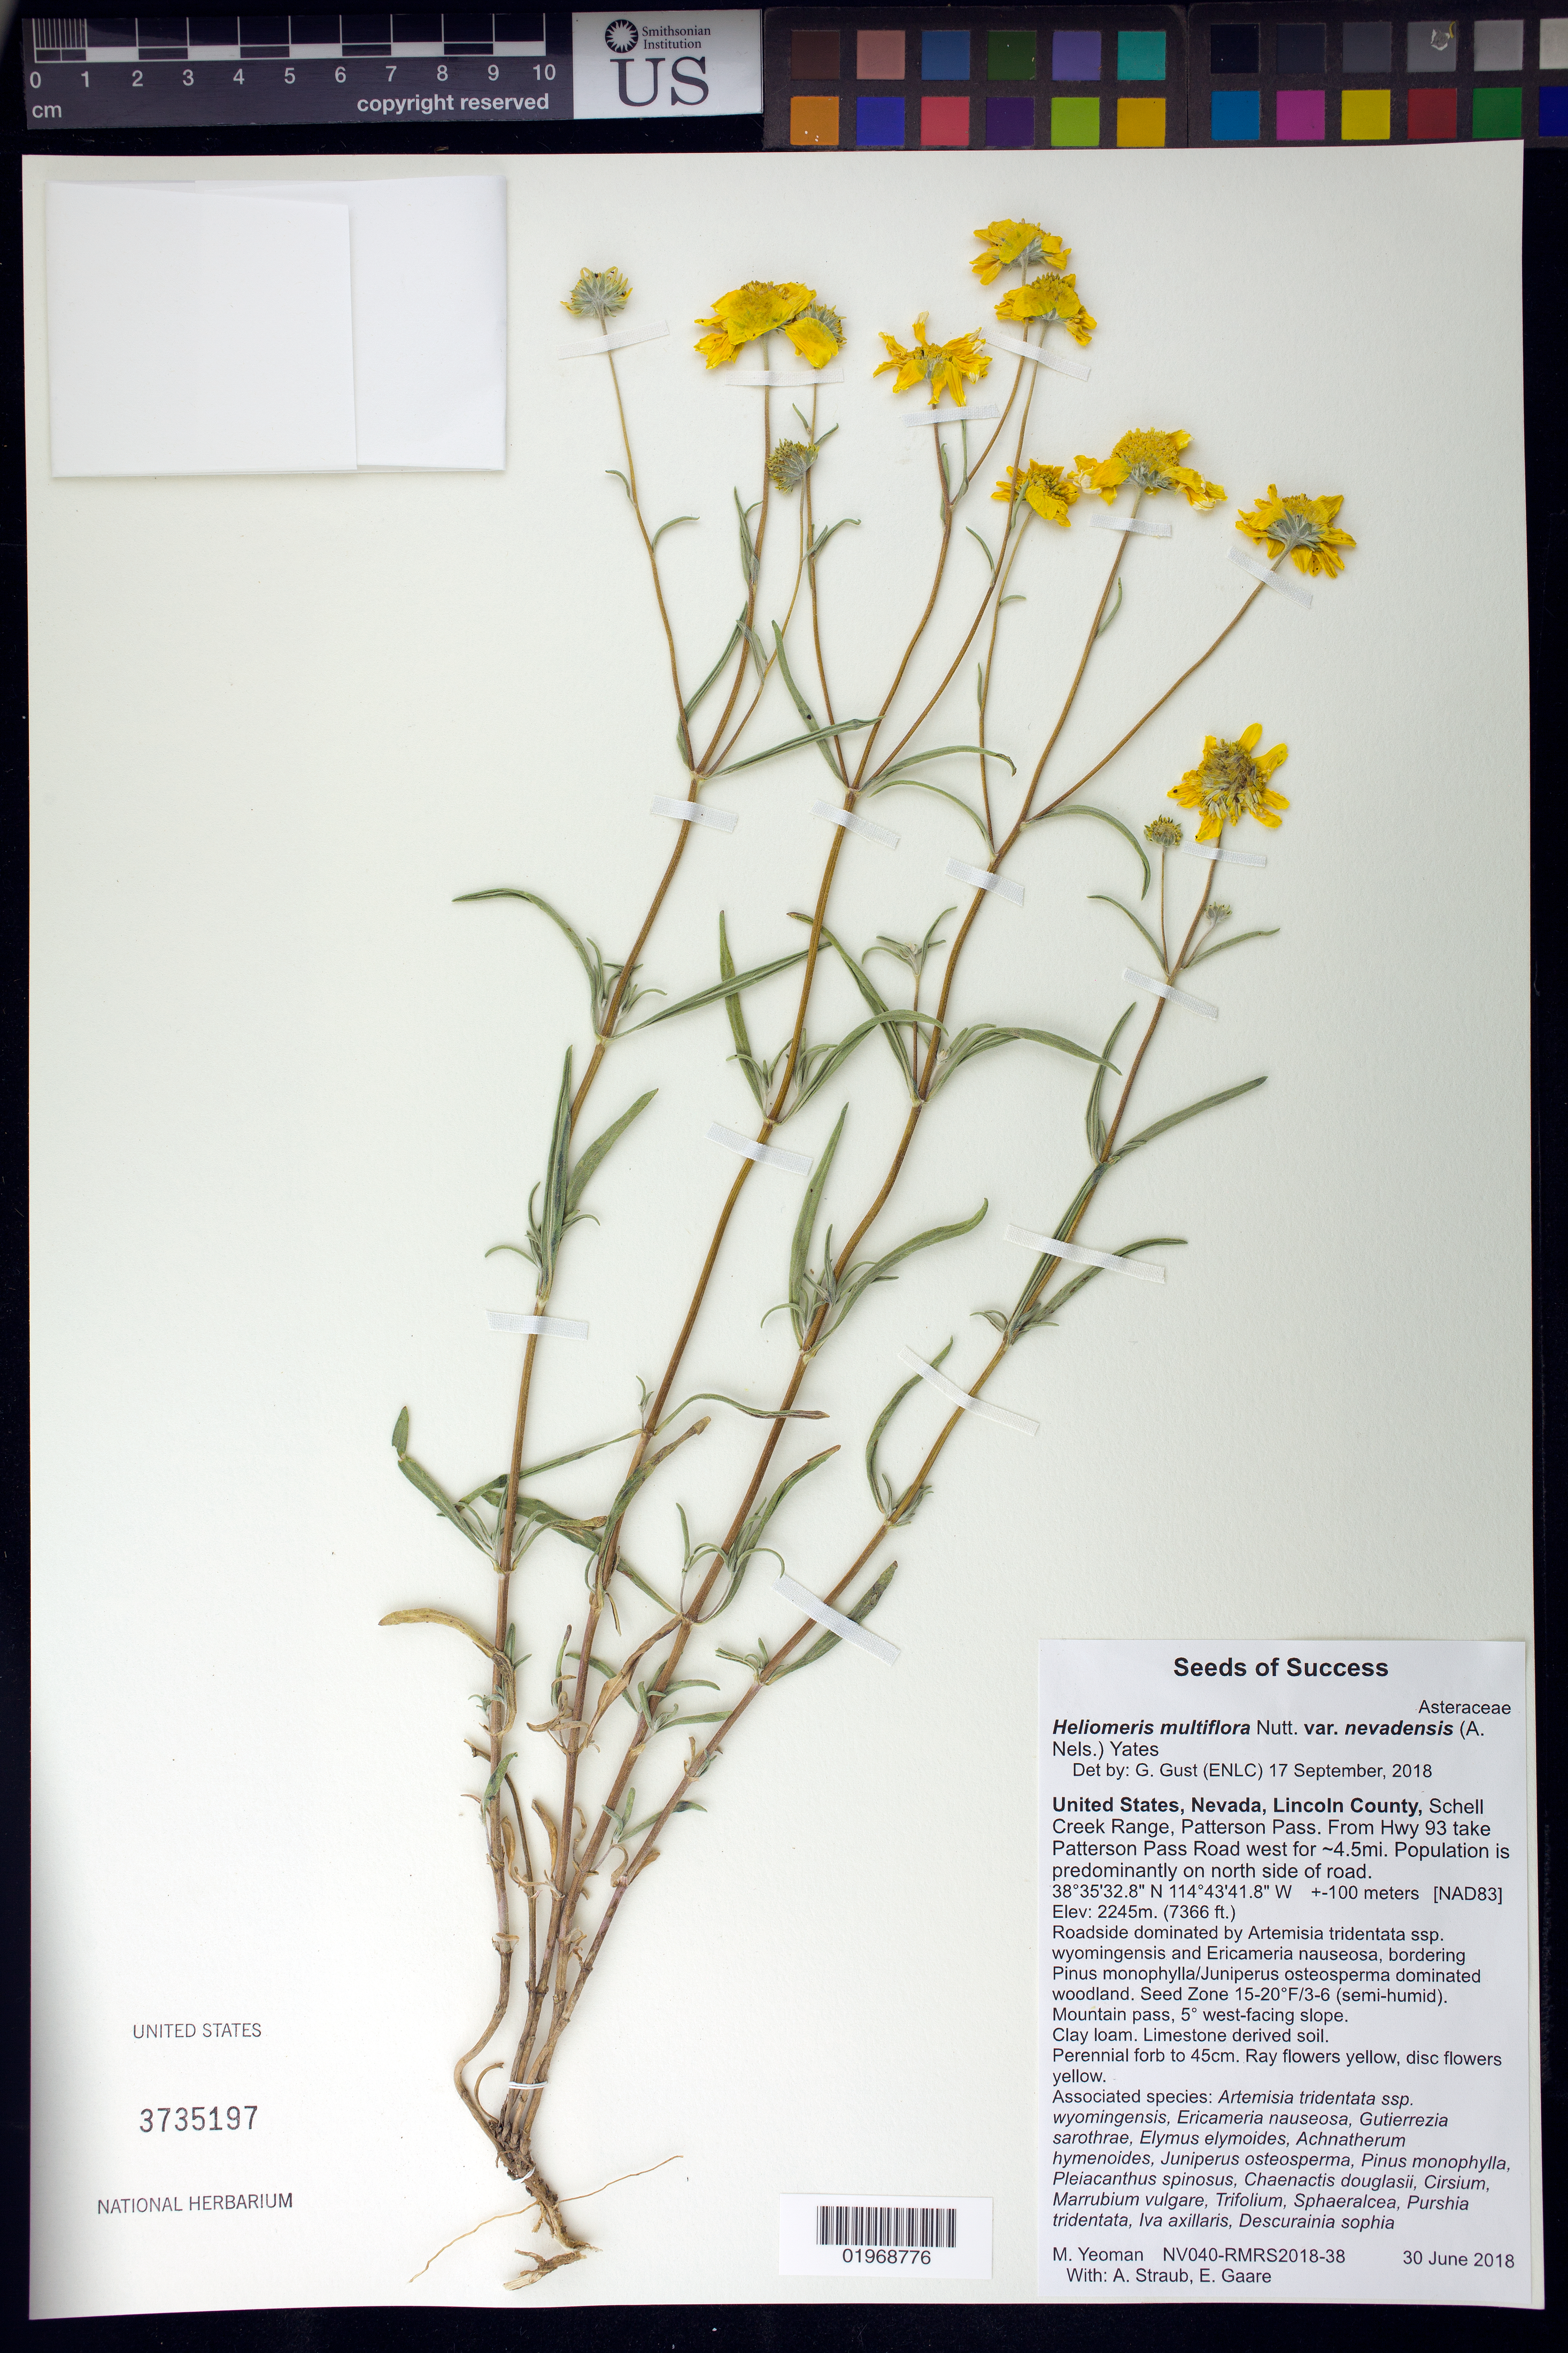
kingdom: Plantae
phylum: Tracheophyta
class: Magnoliopsida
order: Asterales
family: Asteraceae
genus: Heliomeris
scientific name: Heliomeris multiflora var. nevadensis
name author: (A. Nelson) Blake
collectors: M. Yeoman, A. Straub & E. Gaare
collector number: NV040-RMRS2018-38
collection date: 2018-06-30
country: United States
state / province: Nevada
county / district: Lincoln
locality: Schell Creek Range. From Hwy 93 take Patterson Pass Rd W for 4.5 mi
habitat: Roadside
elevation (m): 2245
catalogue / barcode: US 3735197